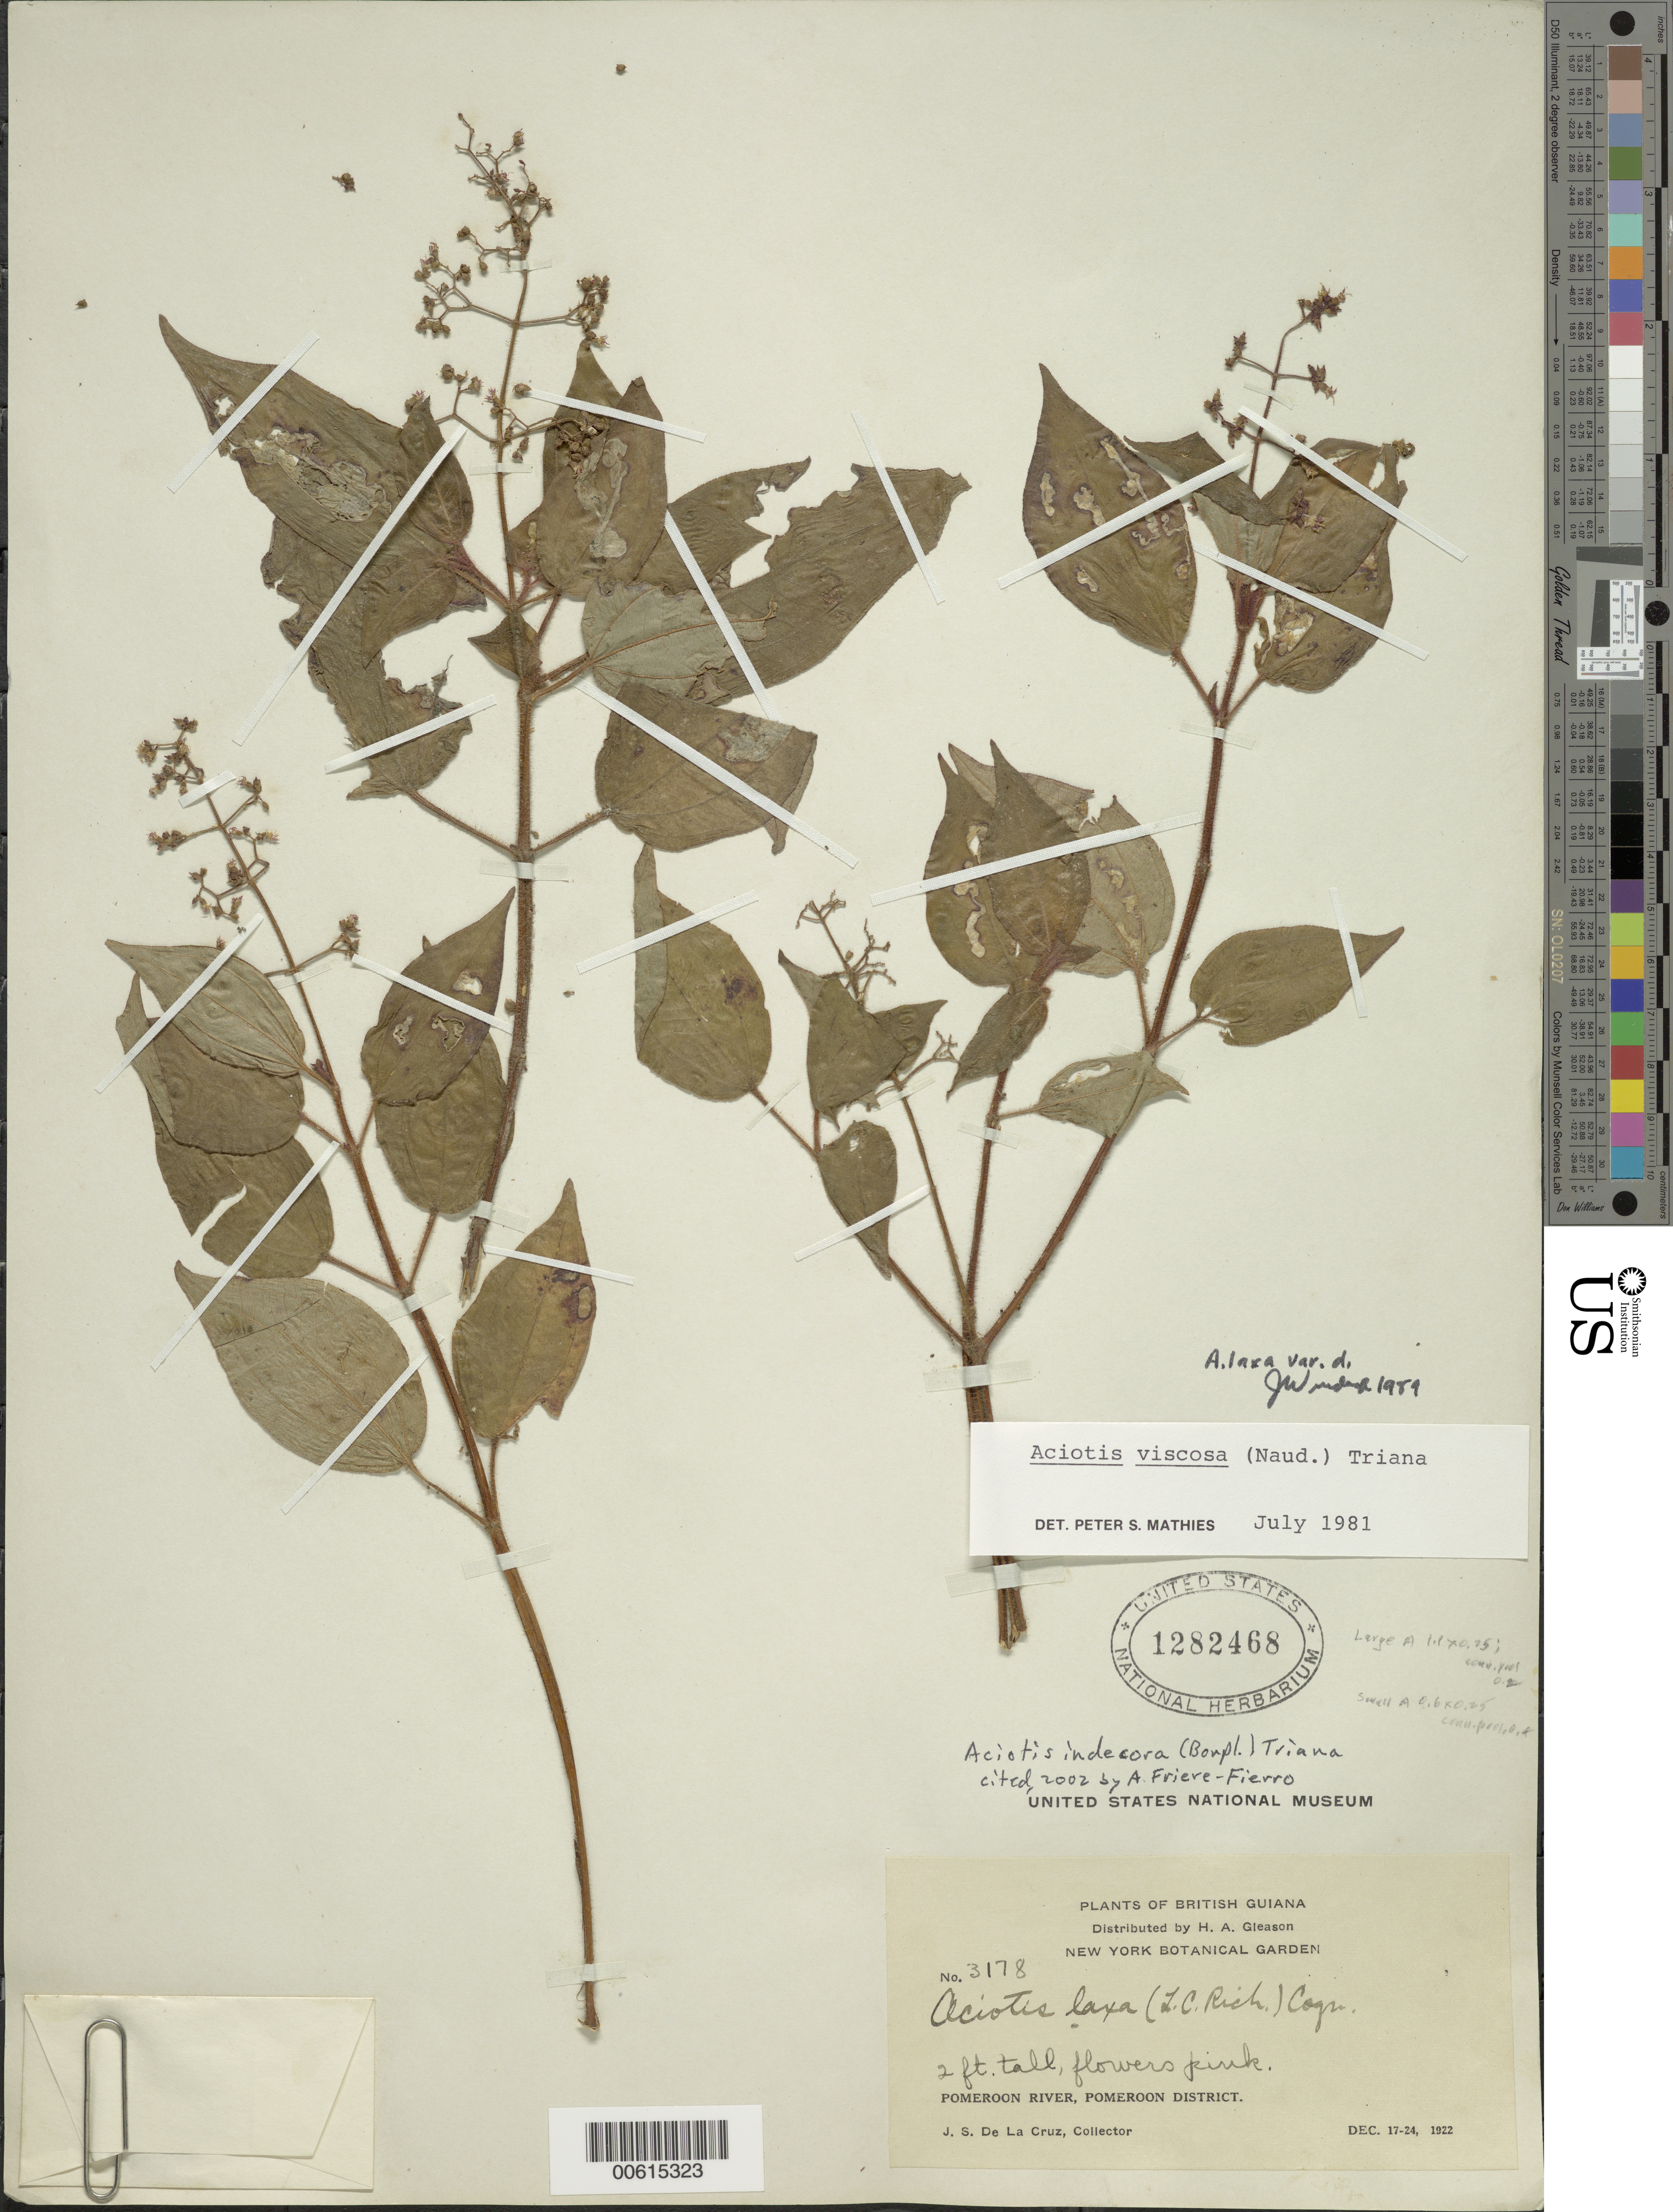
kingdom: Plantae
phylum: Tracheophyta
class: Magnoliopsida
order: Myrtales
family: Melastomataceae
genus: Aciotis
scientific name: Aciotis indecora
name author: (Bonpl.) Triana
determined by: Freire-Fierro, A.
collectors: J. S. de la Cruz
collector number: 3178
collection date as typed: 17-Dec-22 to 24-Dec-22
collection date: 1922-12-17/1922-12-24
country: Guyana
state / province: Pomeroon-Supenaam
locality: Pomeroon R.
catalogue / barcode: US 1282468